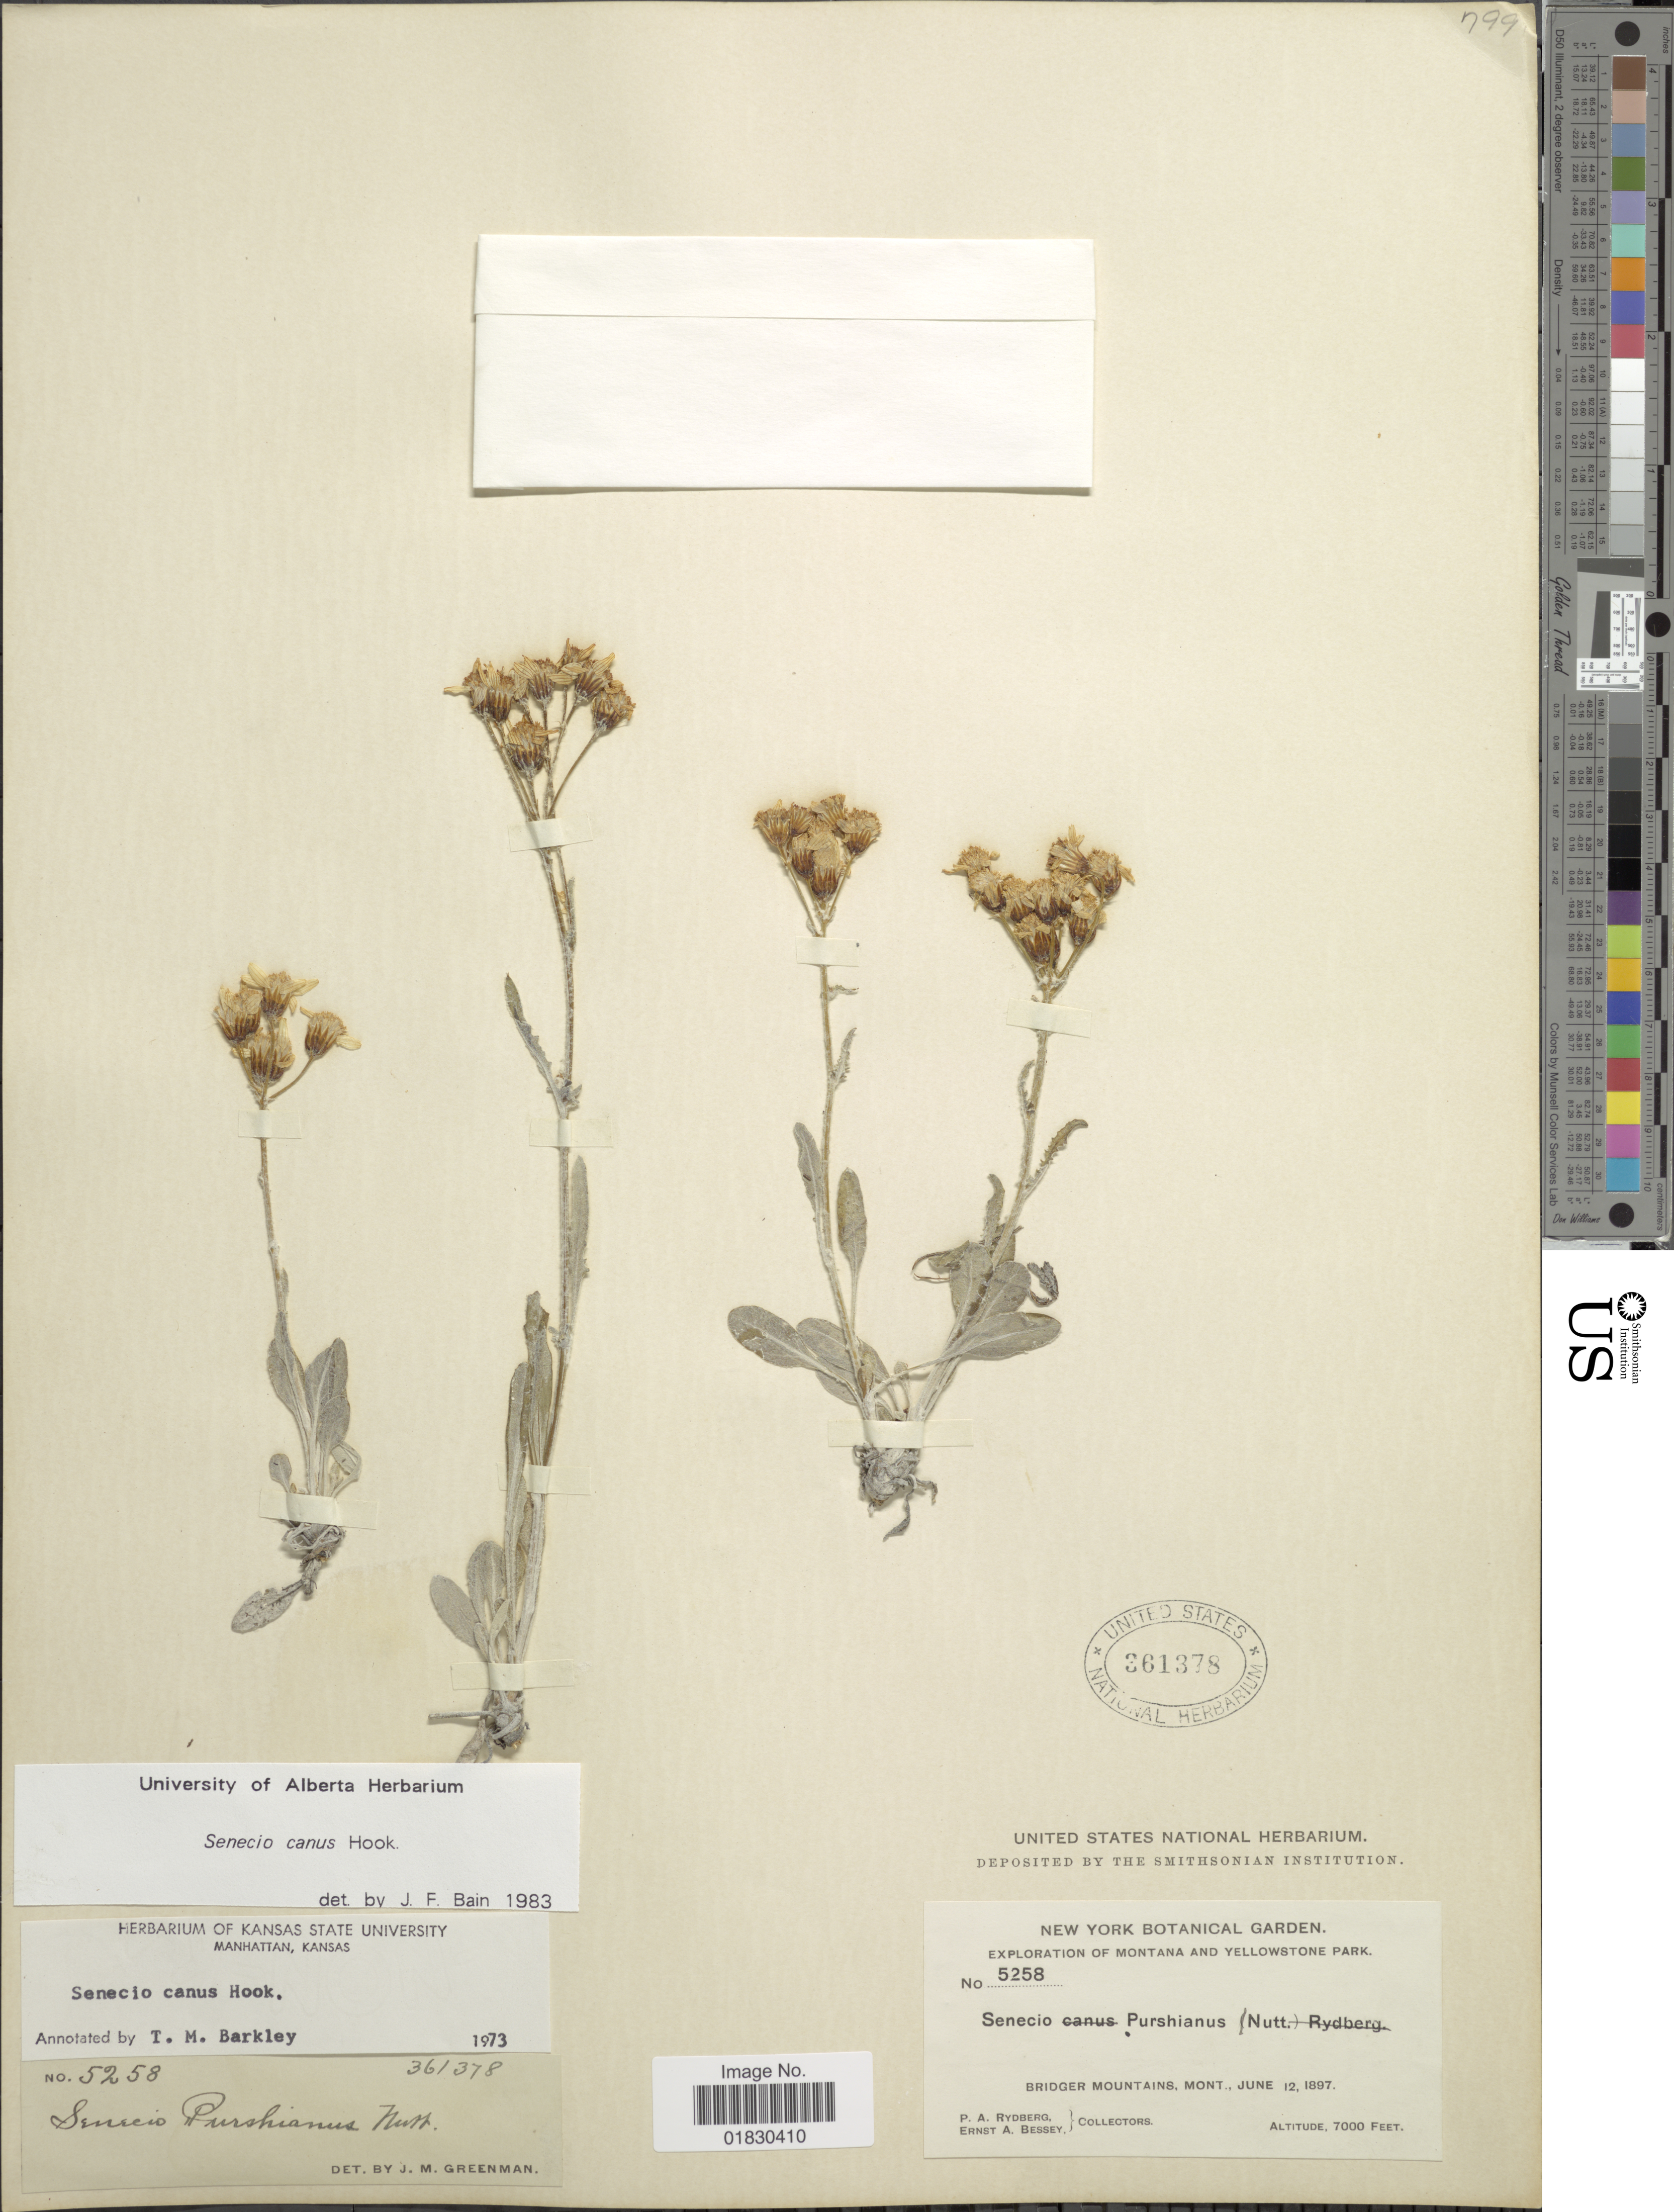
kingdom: Plantae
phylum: Tracheophyta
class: Magnoliopsida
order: Asterales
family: Asteraceae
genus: Packera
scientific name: Packera cana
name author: (Hook.) W.A. Weber & Á. Löve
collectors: P. A. Rydberg & E. A. Bessey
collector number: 5258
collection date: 1897-06-12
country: United States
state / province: Montana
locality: Montana and Yellowstone Park, Bridger Mountains, Mont.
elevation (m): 2134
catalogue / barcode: US 361378